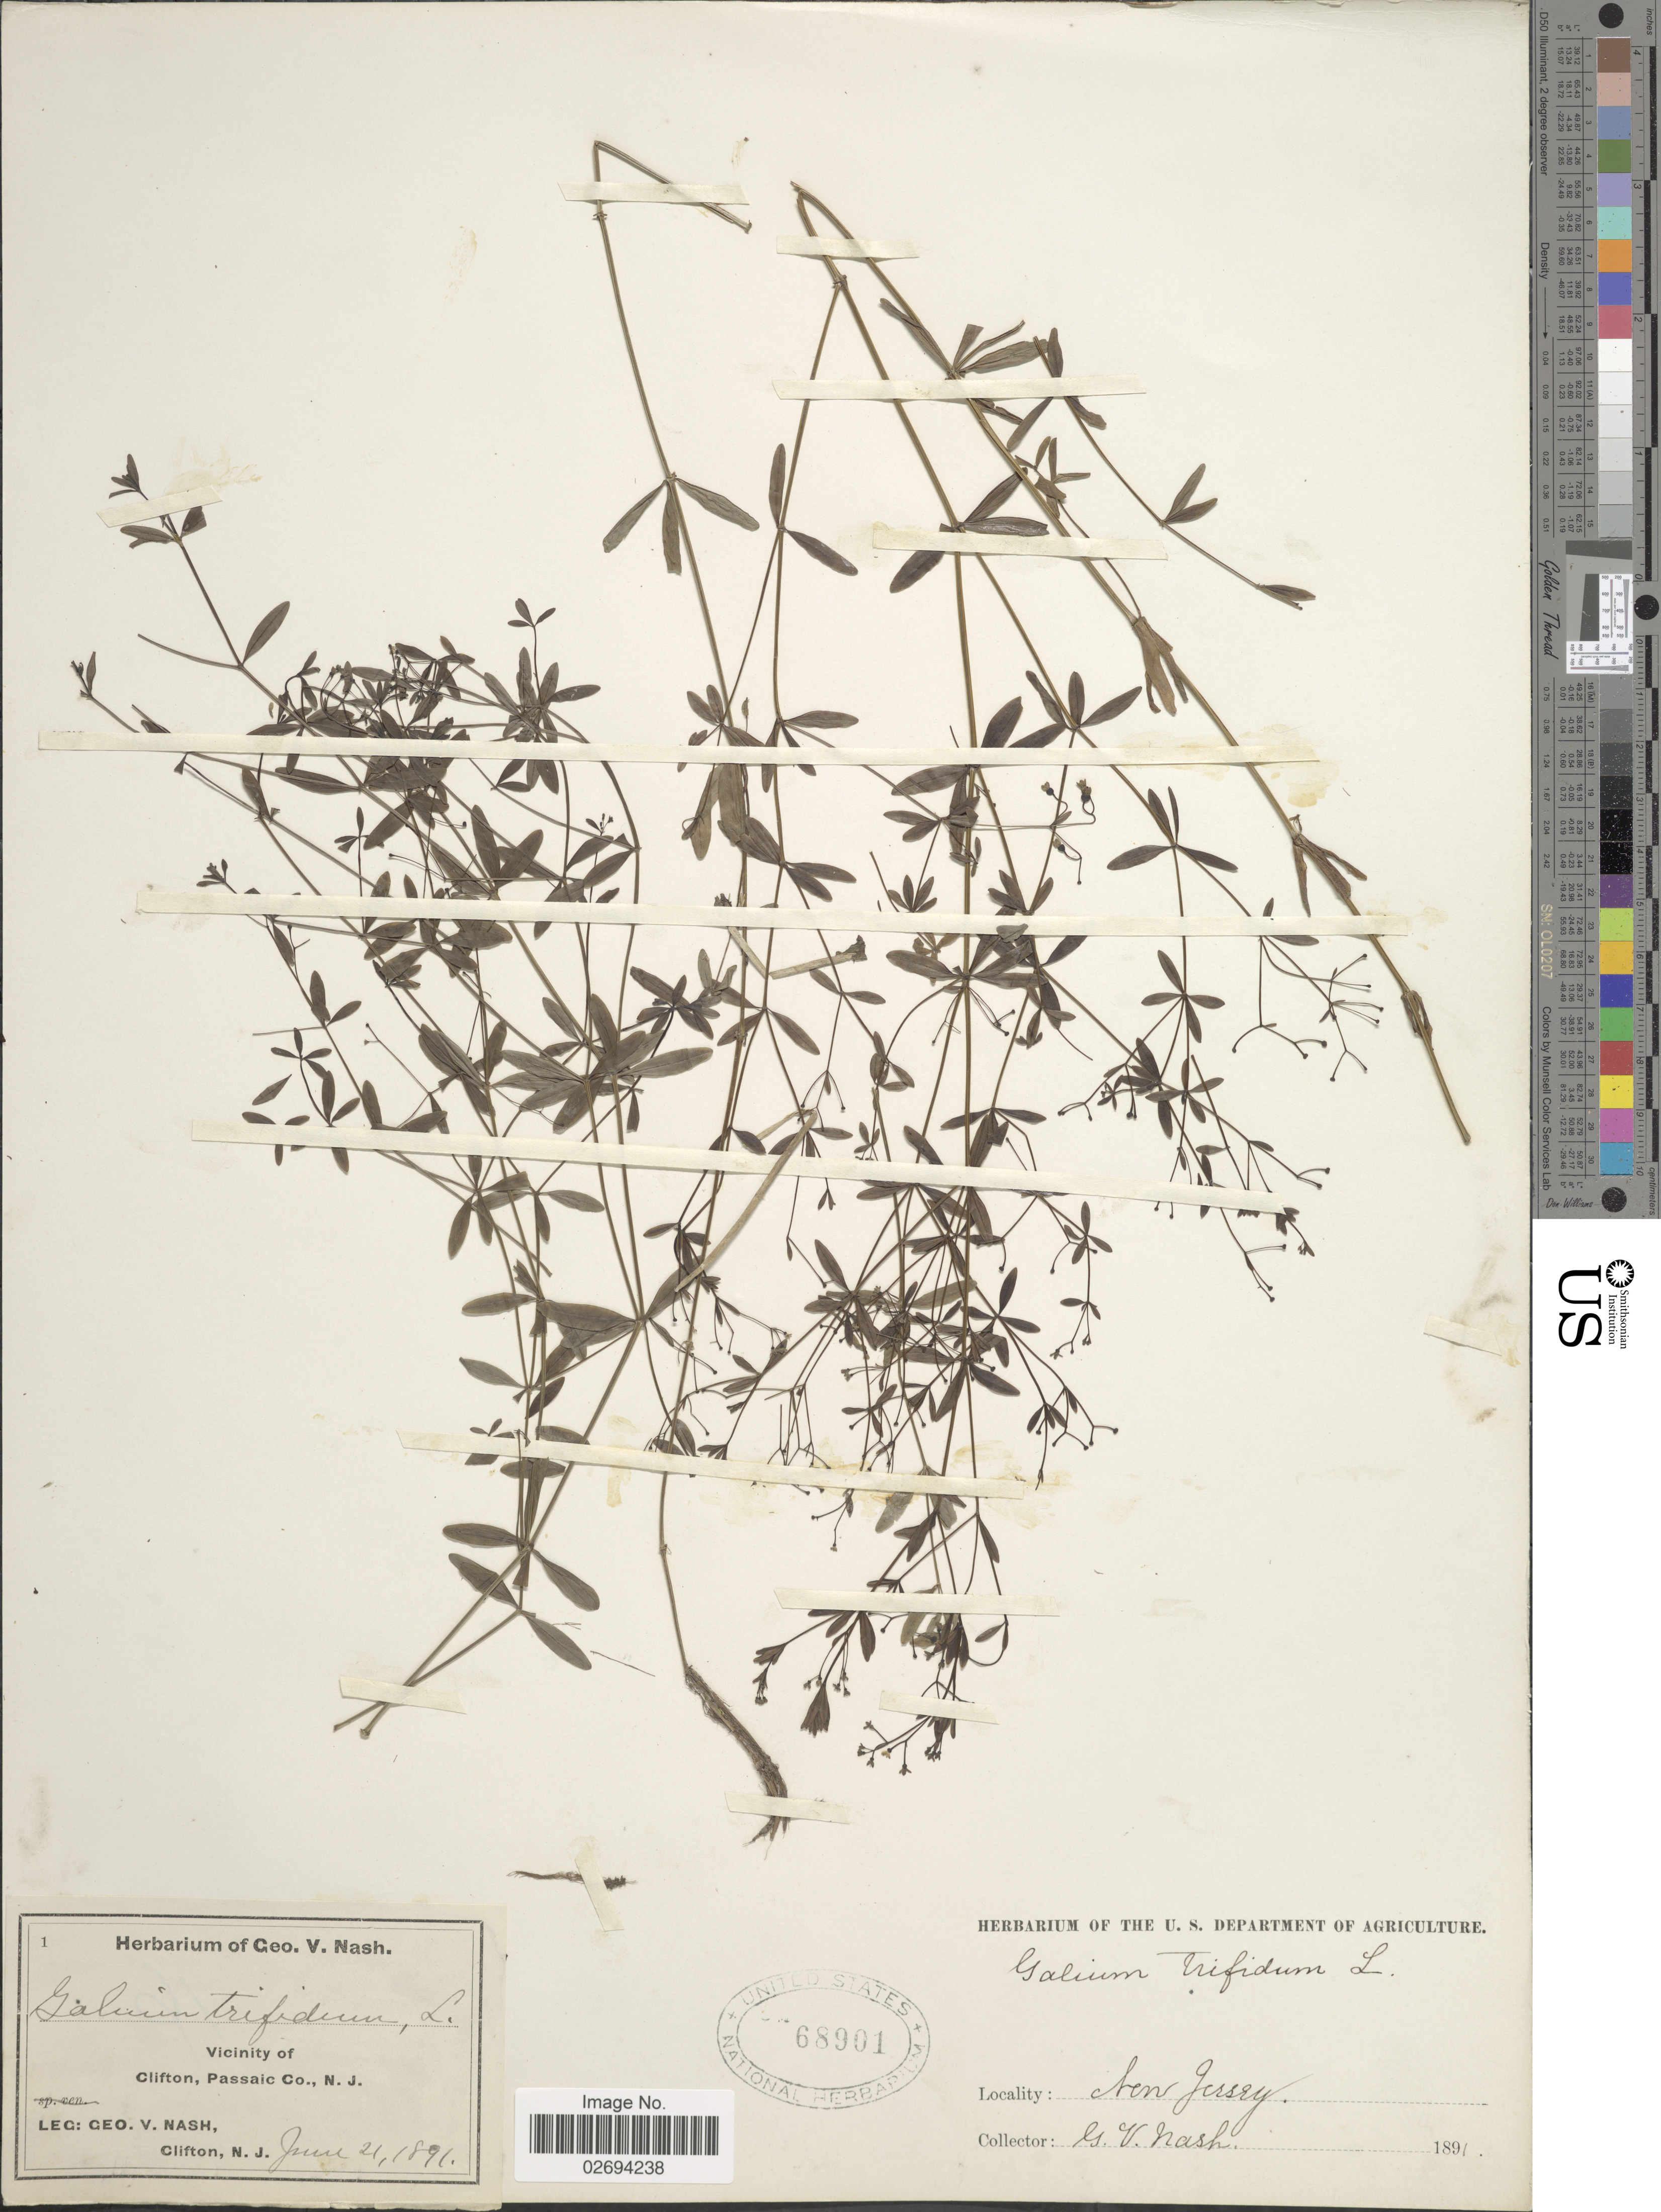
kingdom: Plantae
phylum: Tracheophyta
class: Magnoliopsida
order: Gentianales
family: Rubiaceae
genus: Galium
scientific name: Galium trifidum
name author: L.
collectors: G. V. Nash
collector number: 1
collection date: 1891-06-21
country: United States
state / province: New Jersey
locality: Vicinity of Clifton, Passaic Co.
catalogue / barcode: US 68901